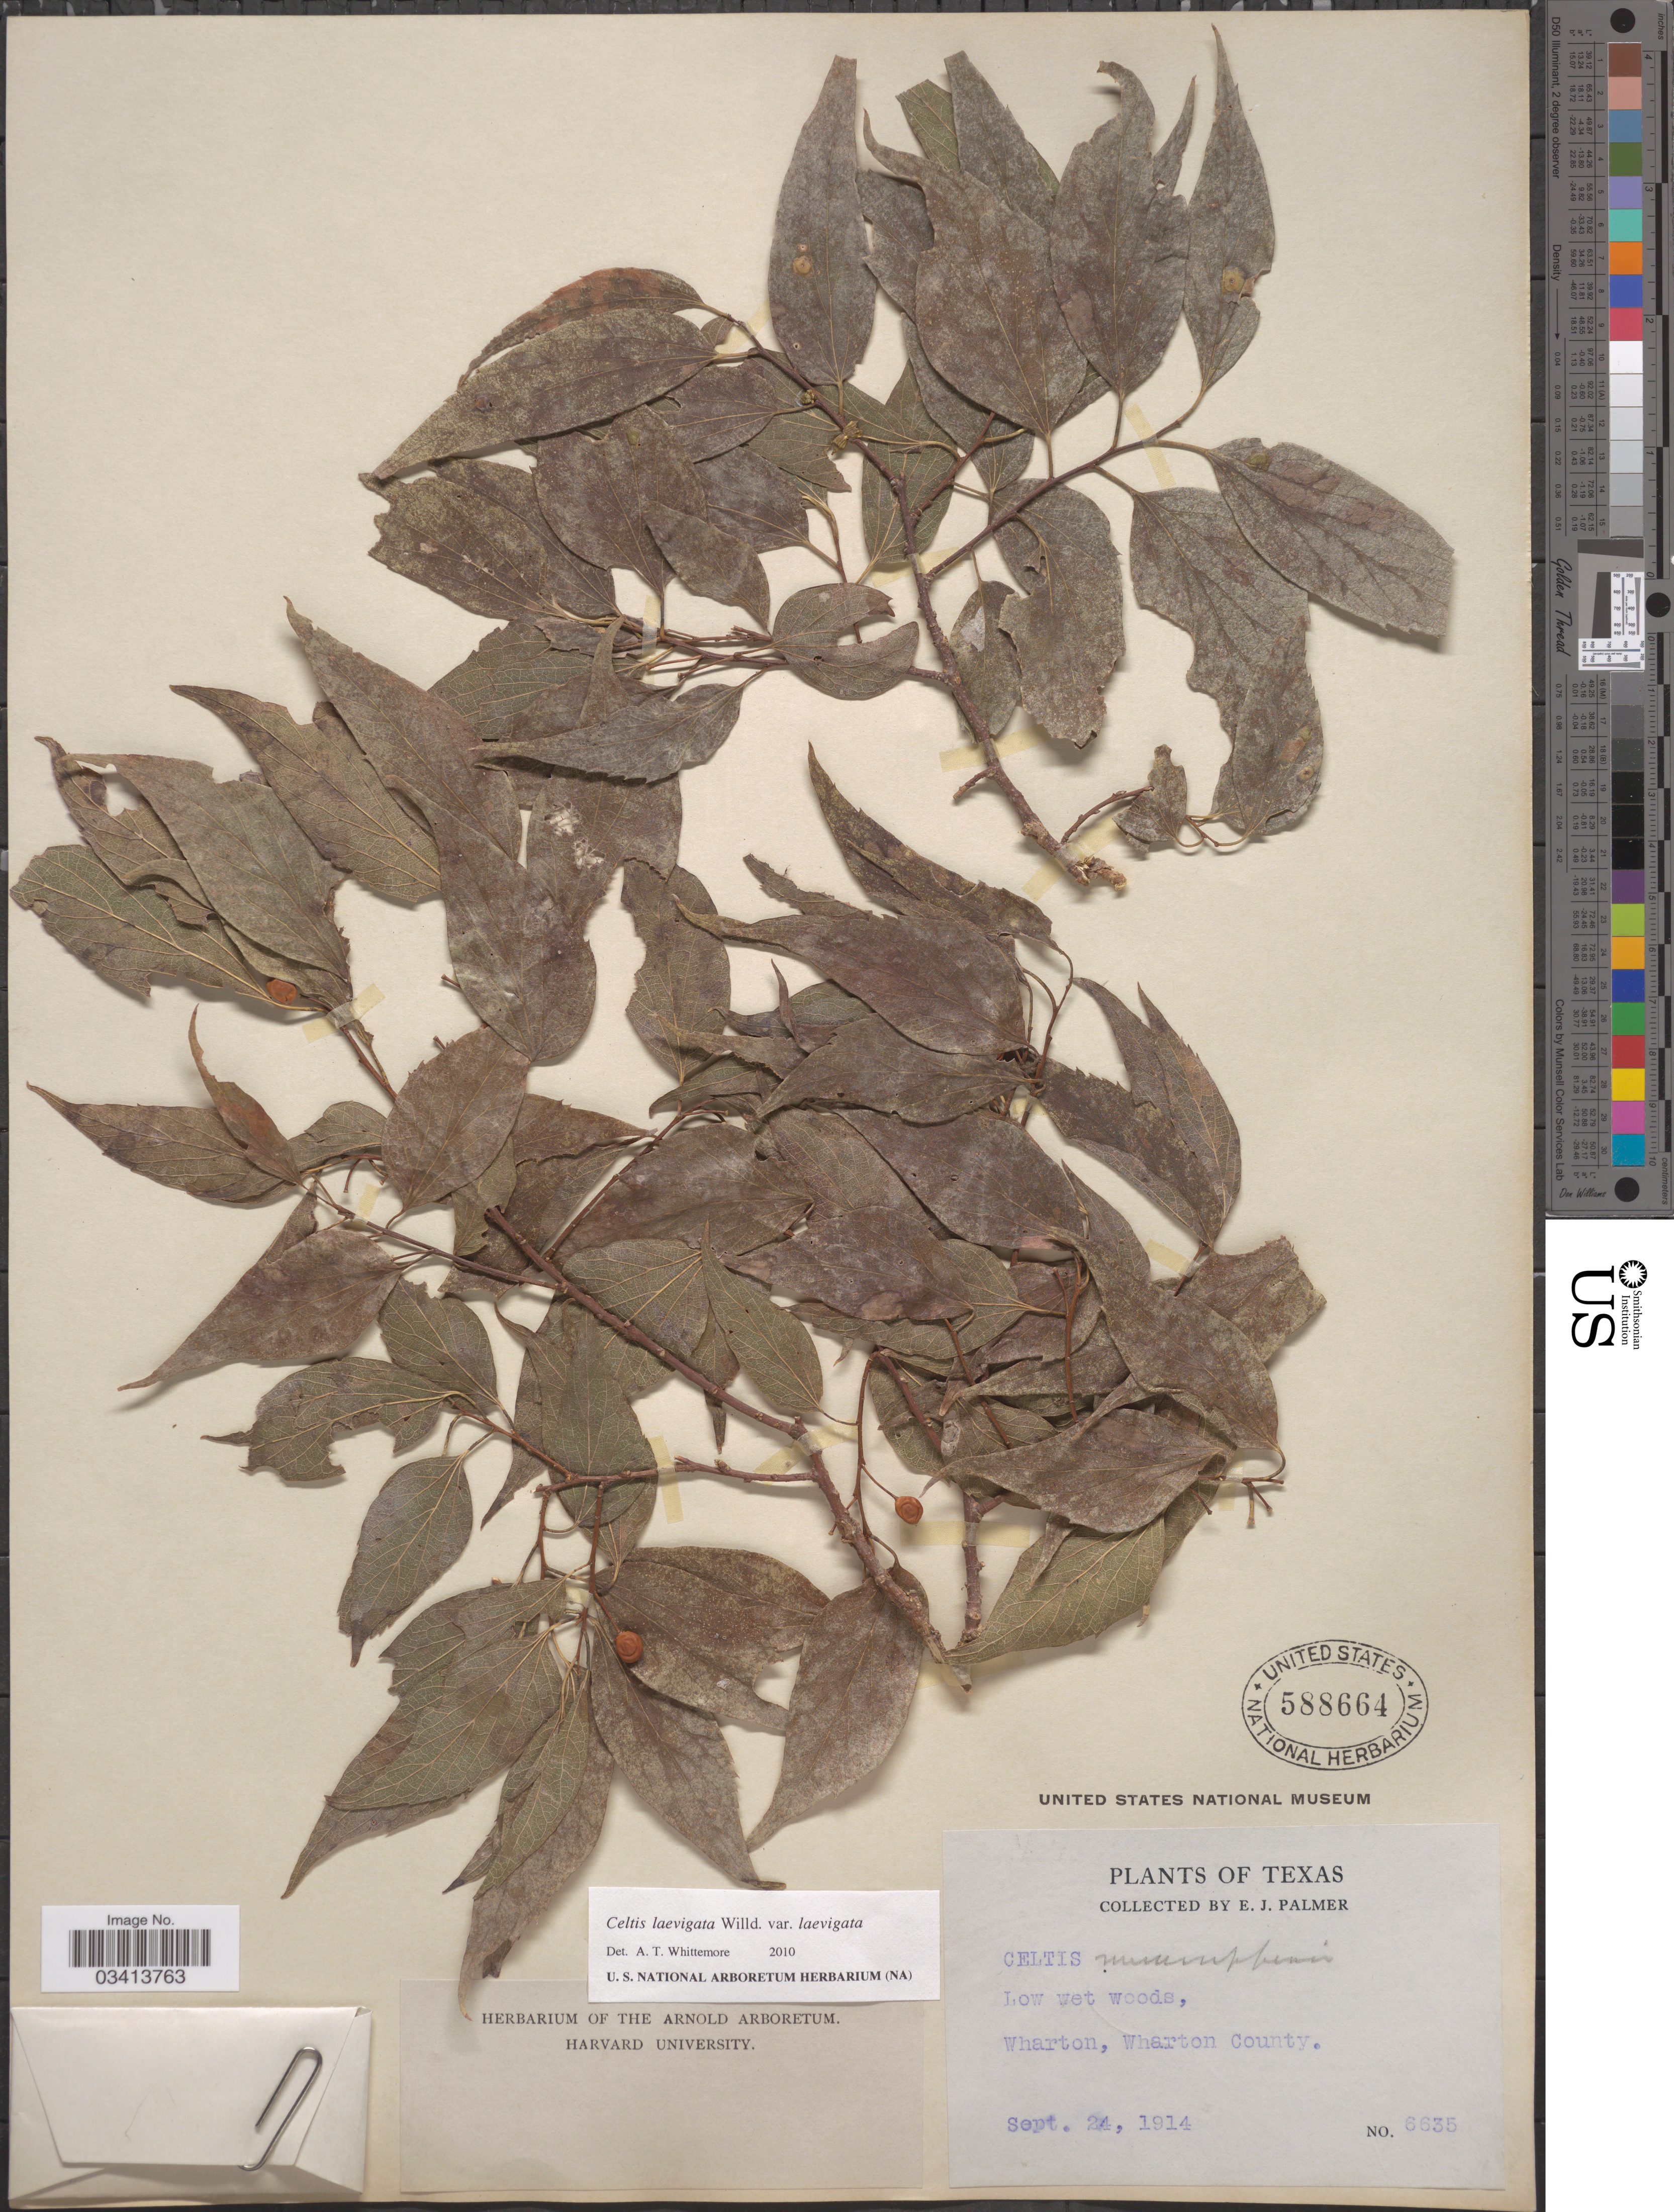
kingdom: Plantae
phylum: Tracheophyta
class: Magnoliopsida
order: Rosales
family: Cannabaceae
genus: Celtis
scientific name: Celtis laevigata var. texana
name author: Sarg.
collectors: E. J. Palmer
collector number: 6635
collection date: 1914-09-24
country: United States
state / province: Texas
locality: Low wet woods, Wharton, Wharton County.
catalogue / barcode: US 588664